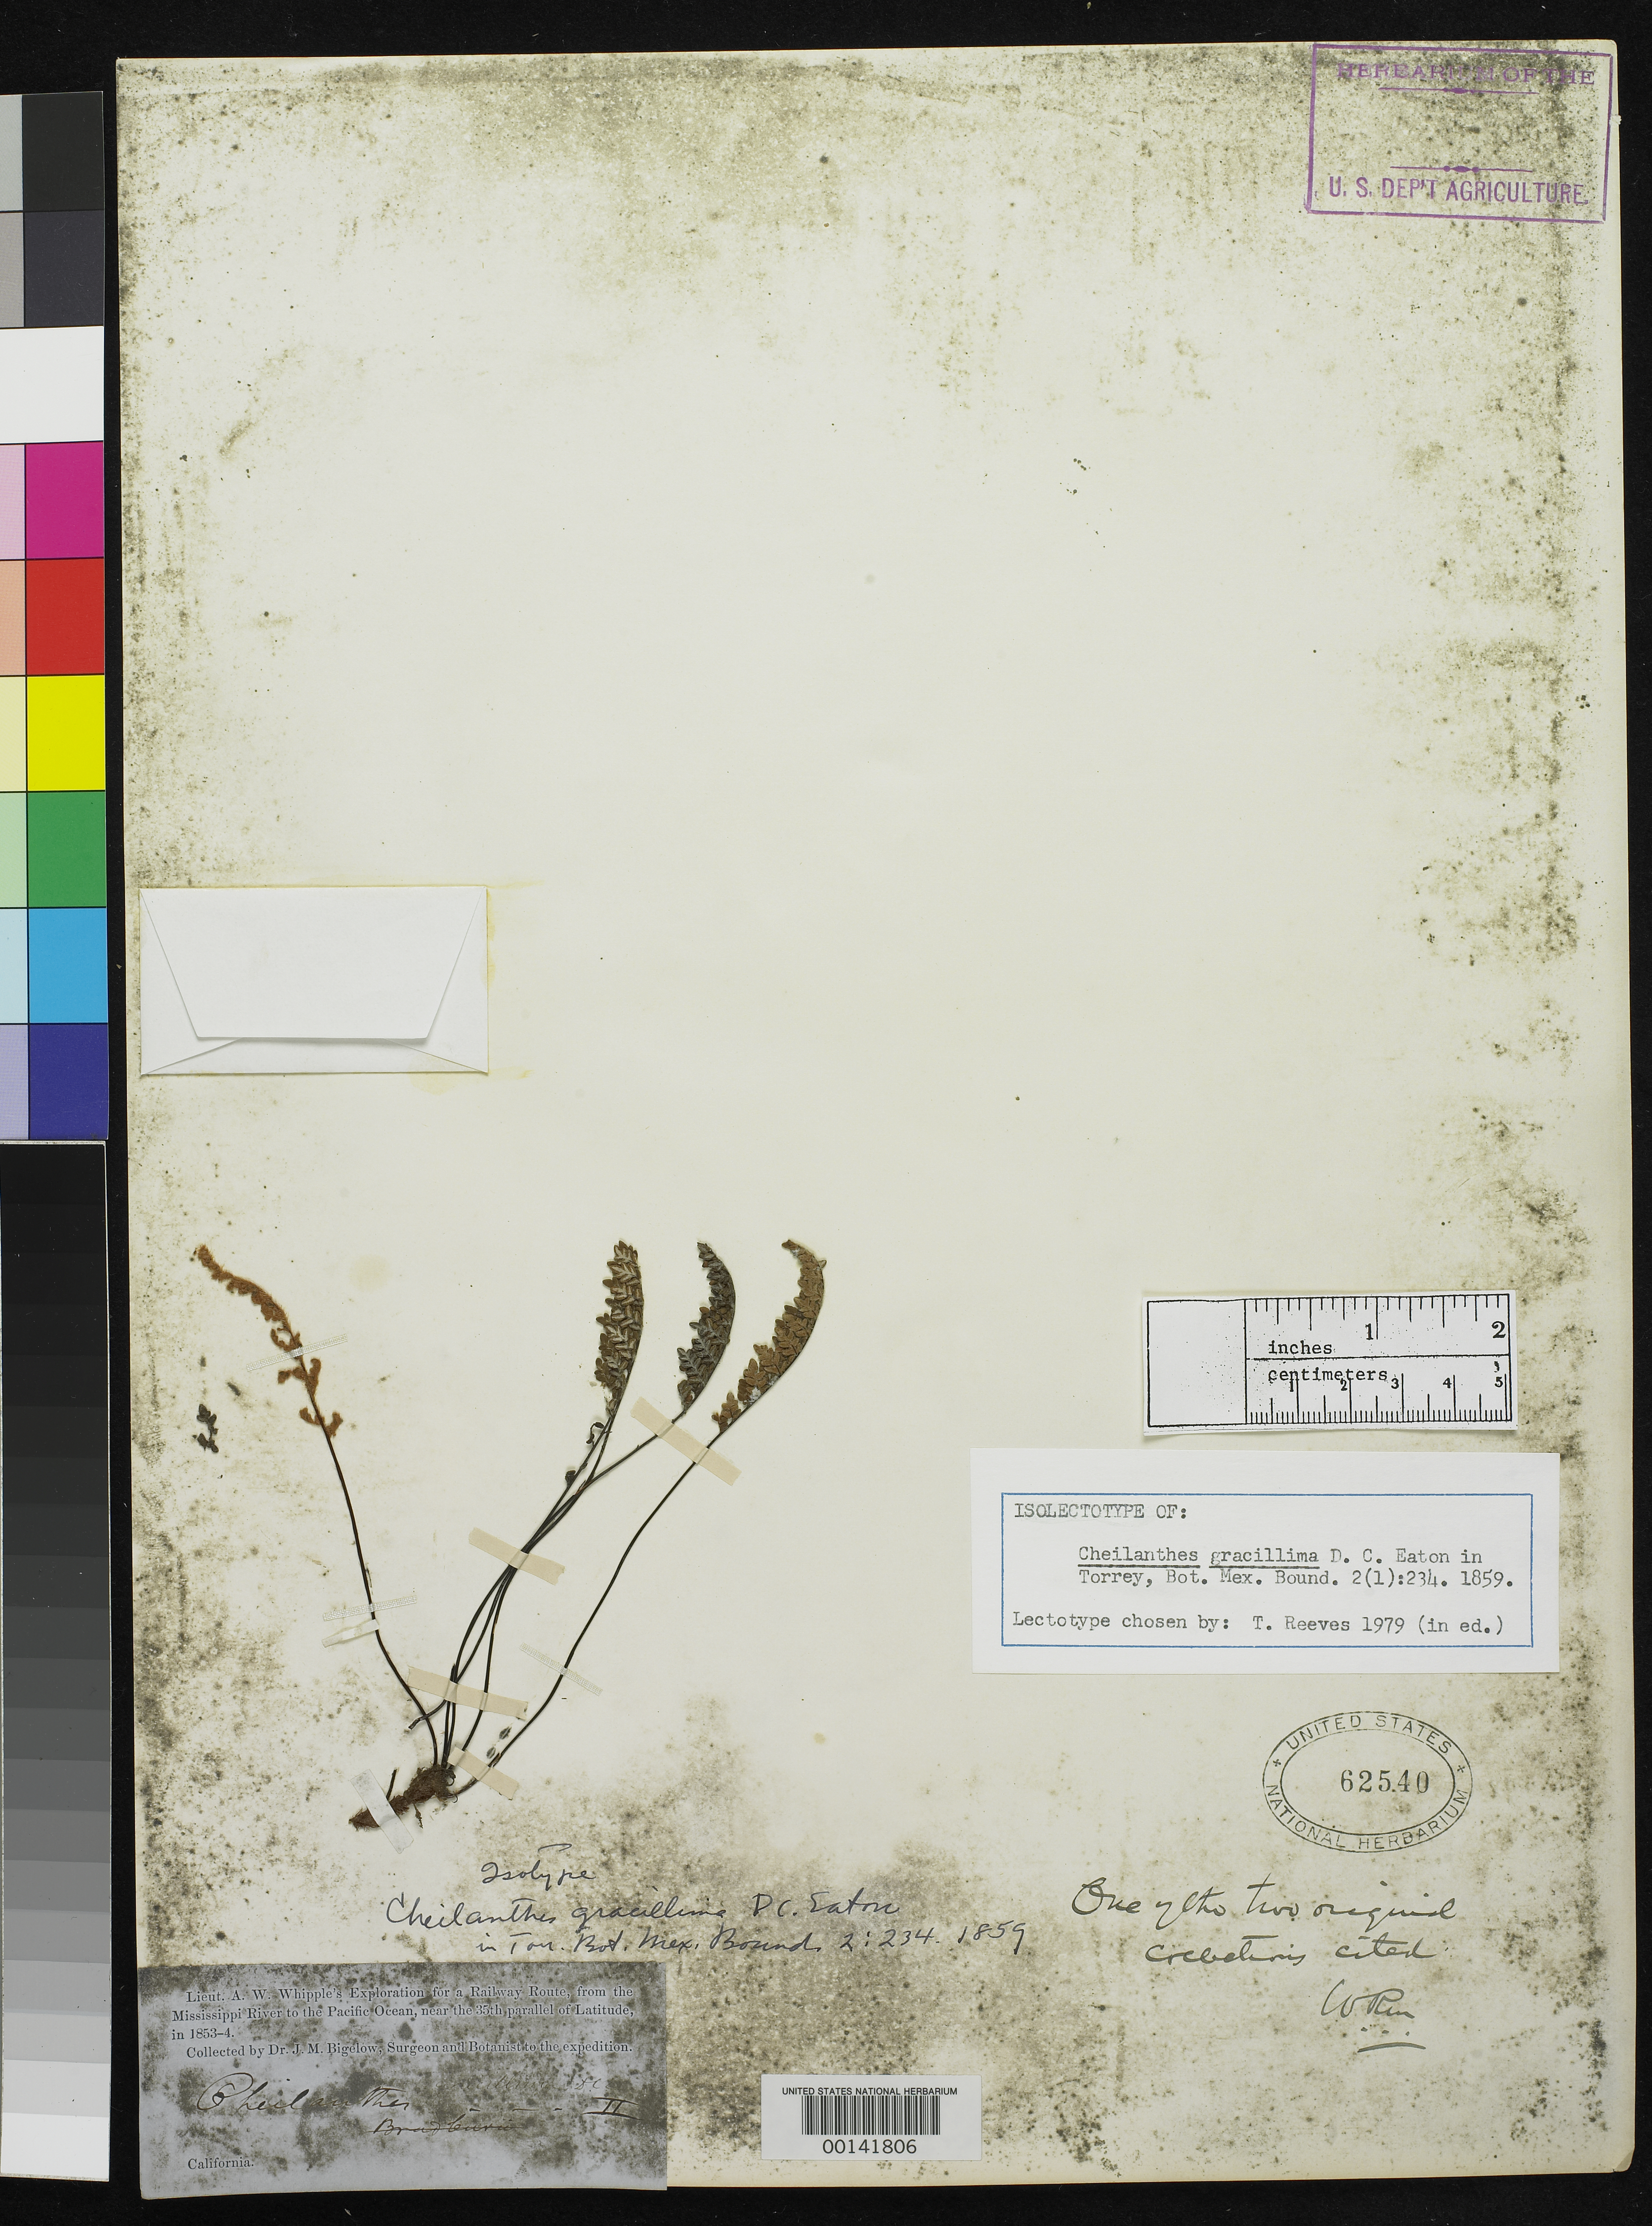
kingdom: Plantae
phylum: Tracheophyta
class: Polypodiopsida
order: Polypodiales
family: Pteridaceae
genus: Cheilanthes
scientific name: Cheilanthes gracillima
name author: D.C. Eaton in Emory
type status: Type Collection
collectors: J. M. Bigelow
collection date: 1853/1854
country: United States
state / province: California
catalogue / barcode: US 62540